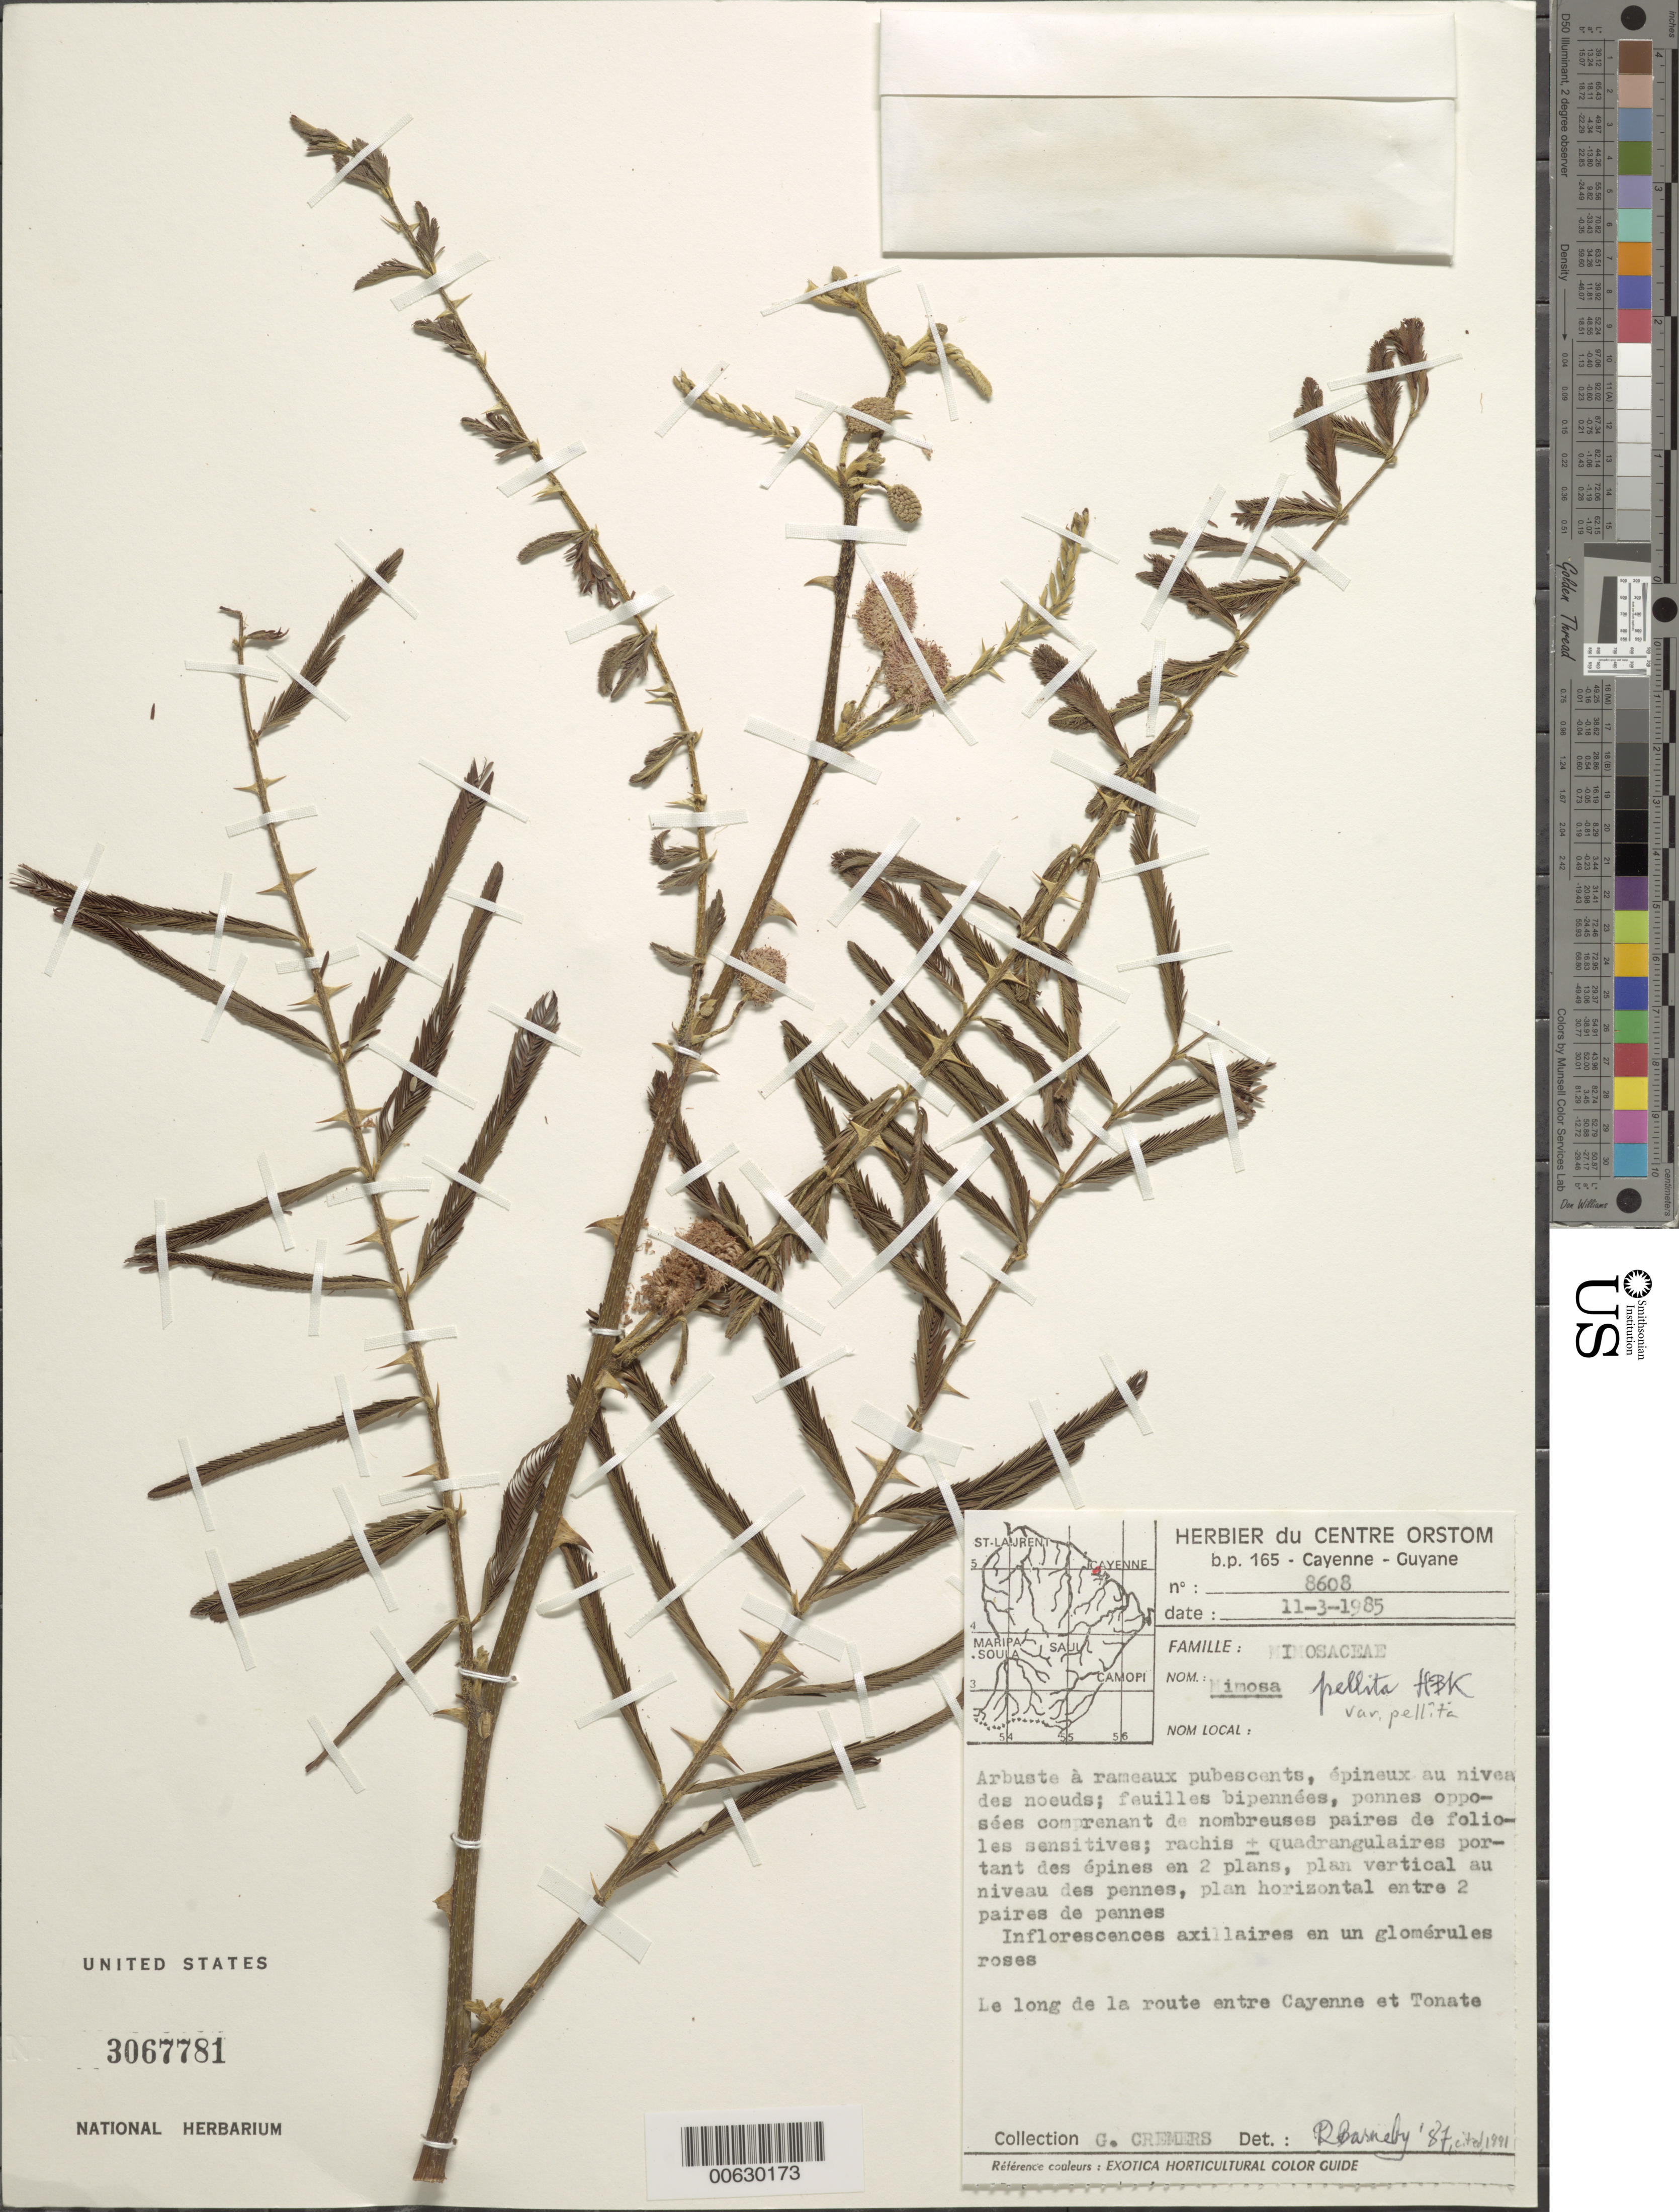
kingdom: Plantae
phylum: Tracheophyta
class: Magnoliopsida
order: Fabales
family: Fabaceae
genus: Mimosa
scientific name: Mimosa pellita var. pellita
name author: Humb. & Bonpl. ex Willd.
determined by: Barneby, Rupert C., (NY)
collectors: G. Cremers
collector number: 8608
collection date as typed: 11-Mar-85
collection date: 1985-03-11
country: French Guiana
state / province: Cayenne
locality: Cayenne, betw. Cayenne & Tonate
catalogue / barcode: US 3067781